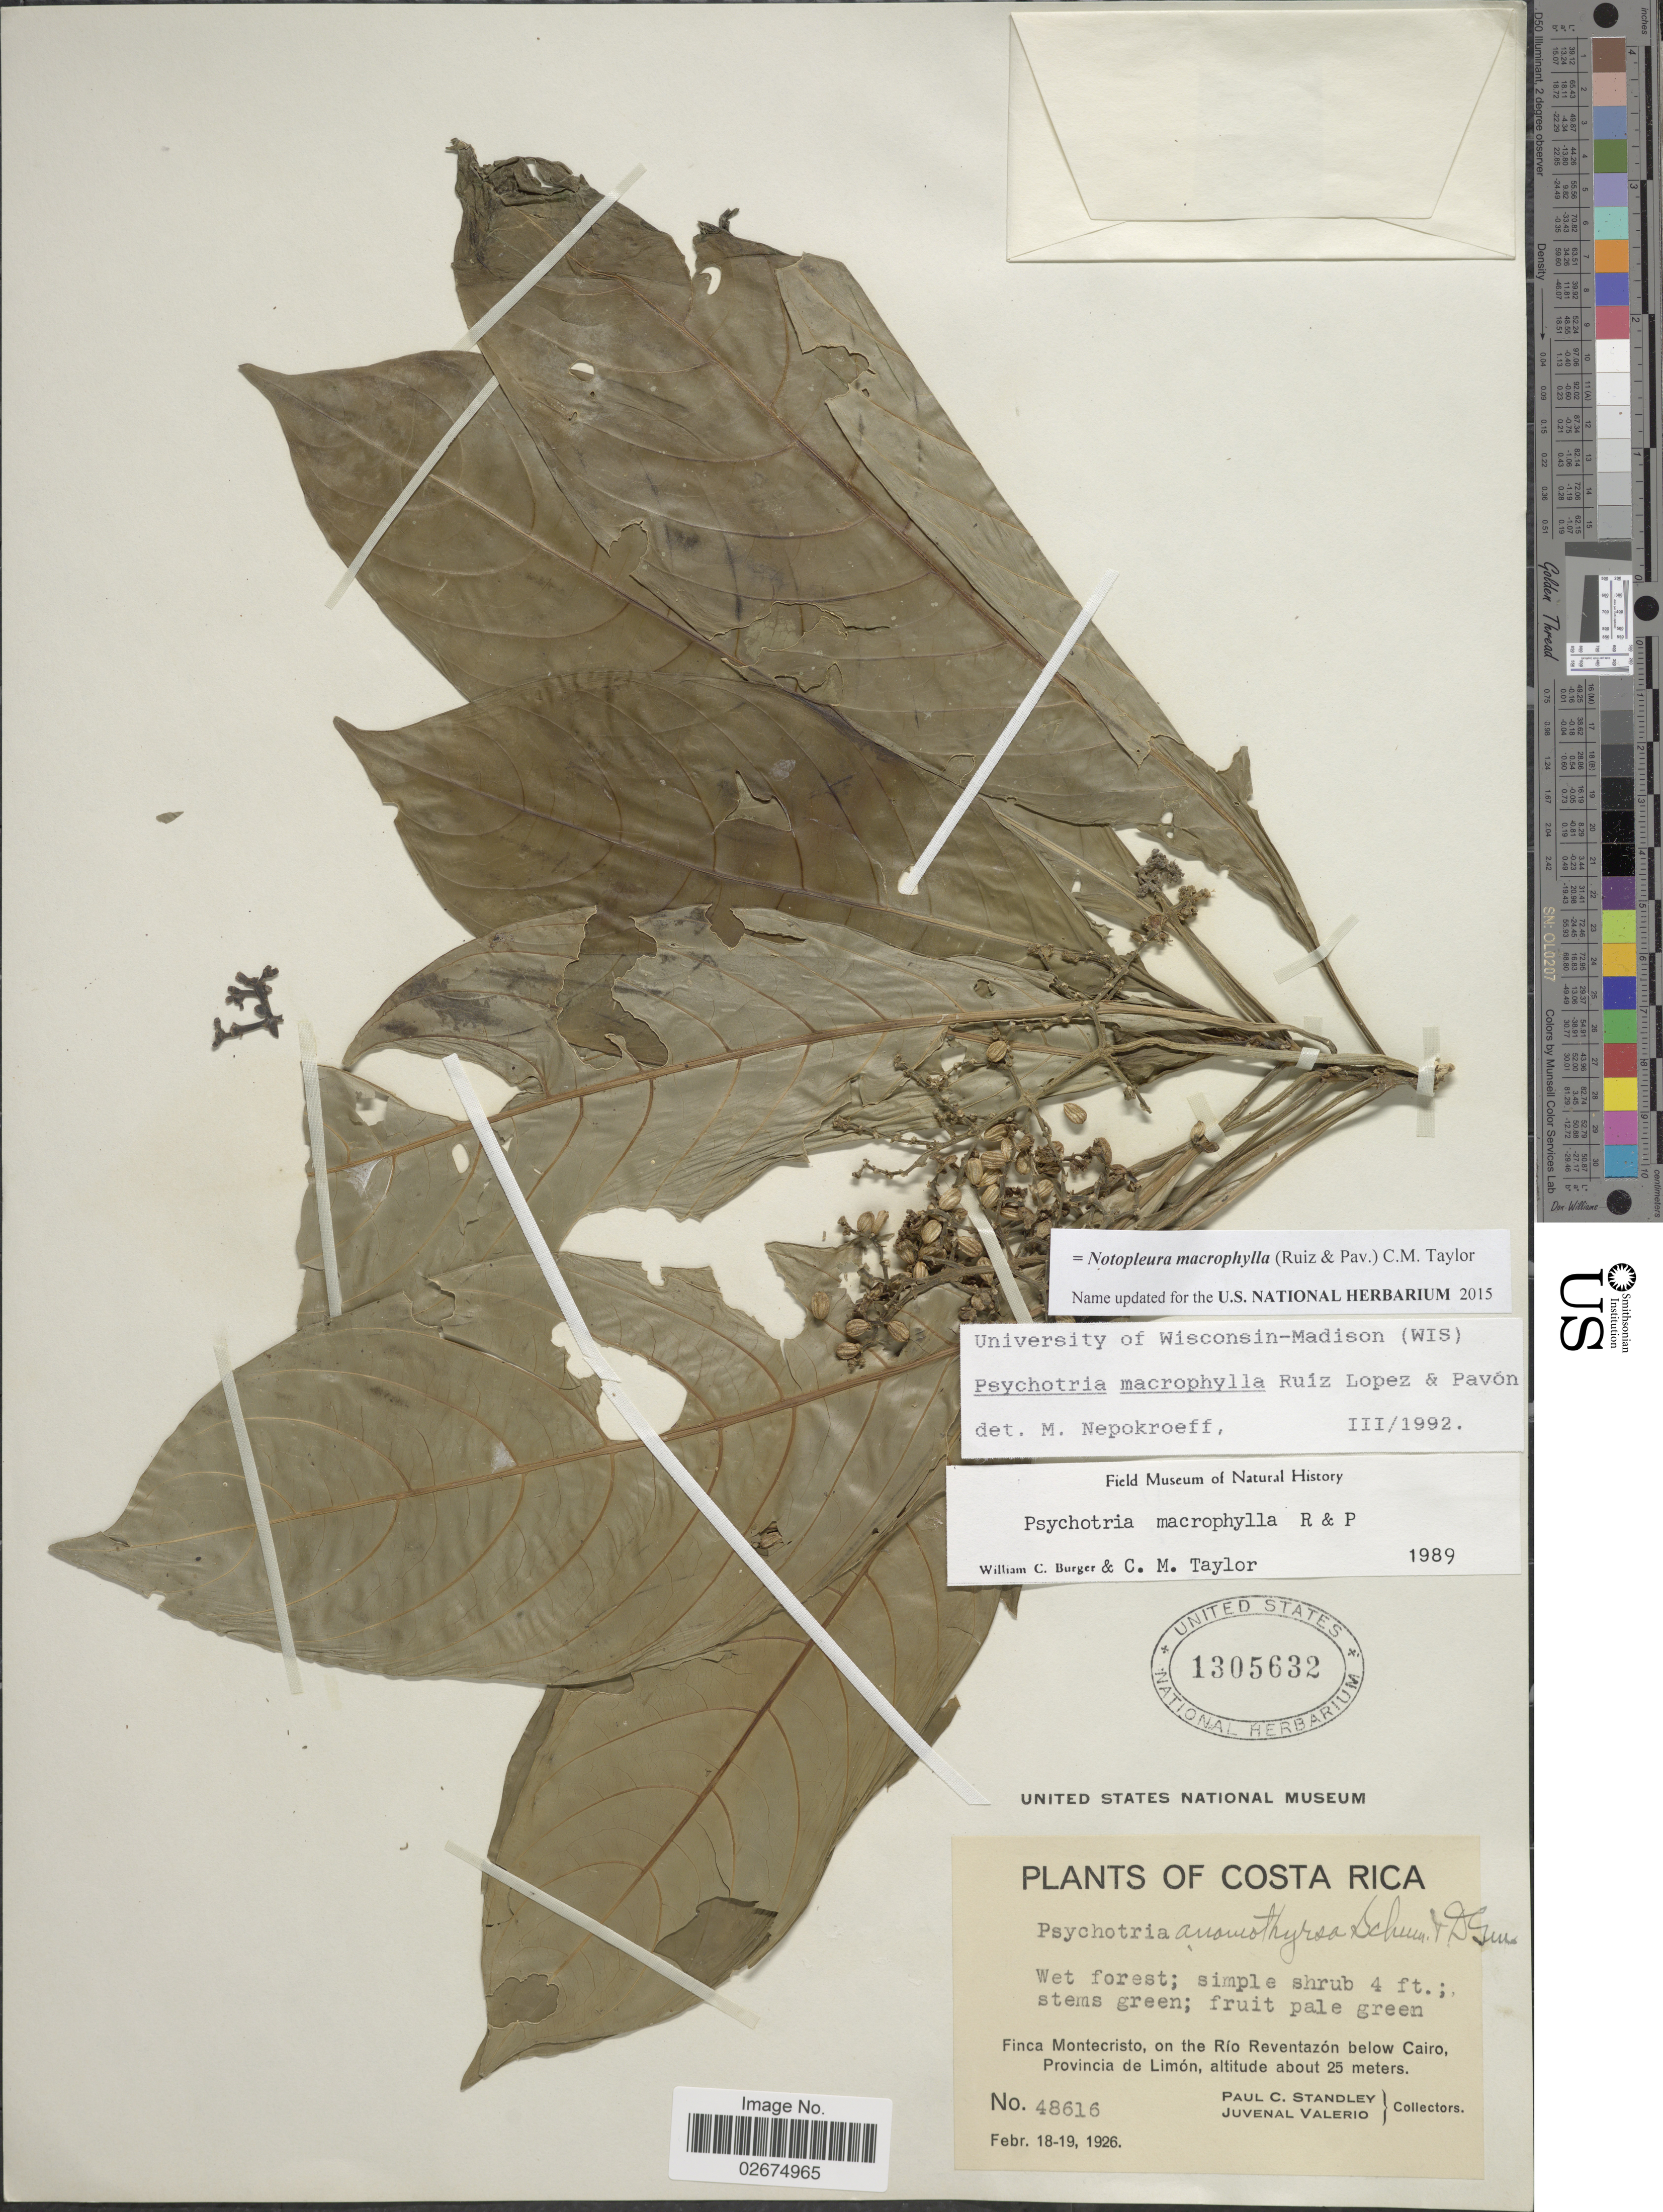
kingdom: Plantae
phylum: Tracheophyta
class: Magnoliopsida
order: Gentianales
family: Rubiaceae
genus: Notopleura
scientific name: Notopleura macrophylla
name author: (Ruiz & Pav.) C.M. Taylor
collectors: P. C. Standley & J. Valerio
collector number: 48616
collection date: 1926-02-18/1926-02-19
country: Costa Rica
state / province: Limón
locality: Finca Montecristo, on the Río Reventazón below Cairo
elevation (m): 25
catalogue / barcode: US 1305632